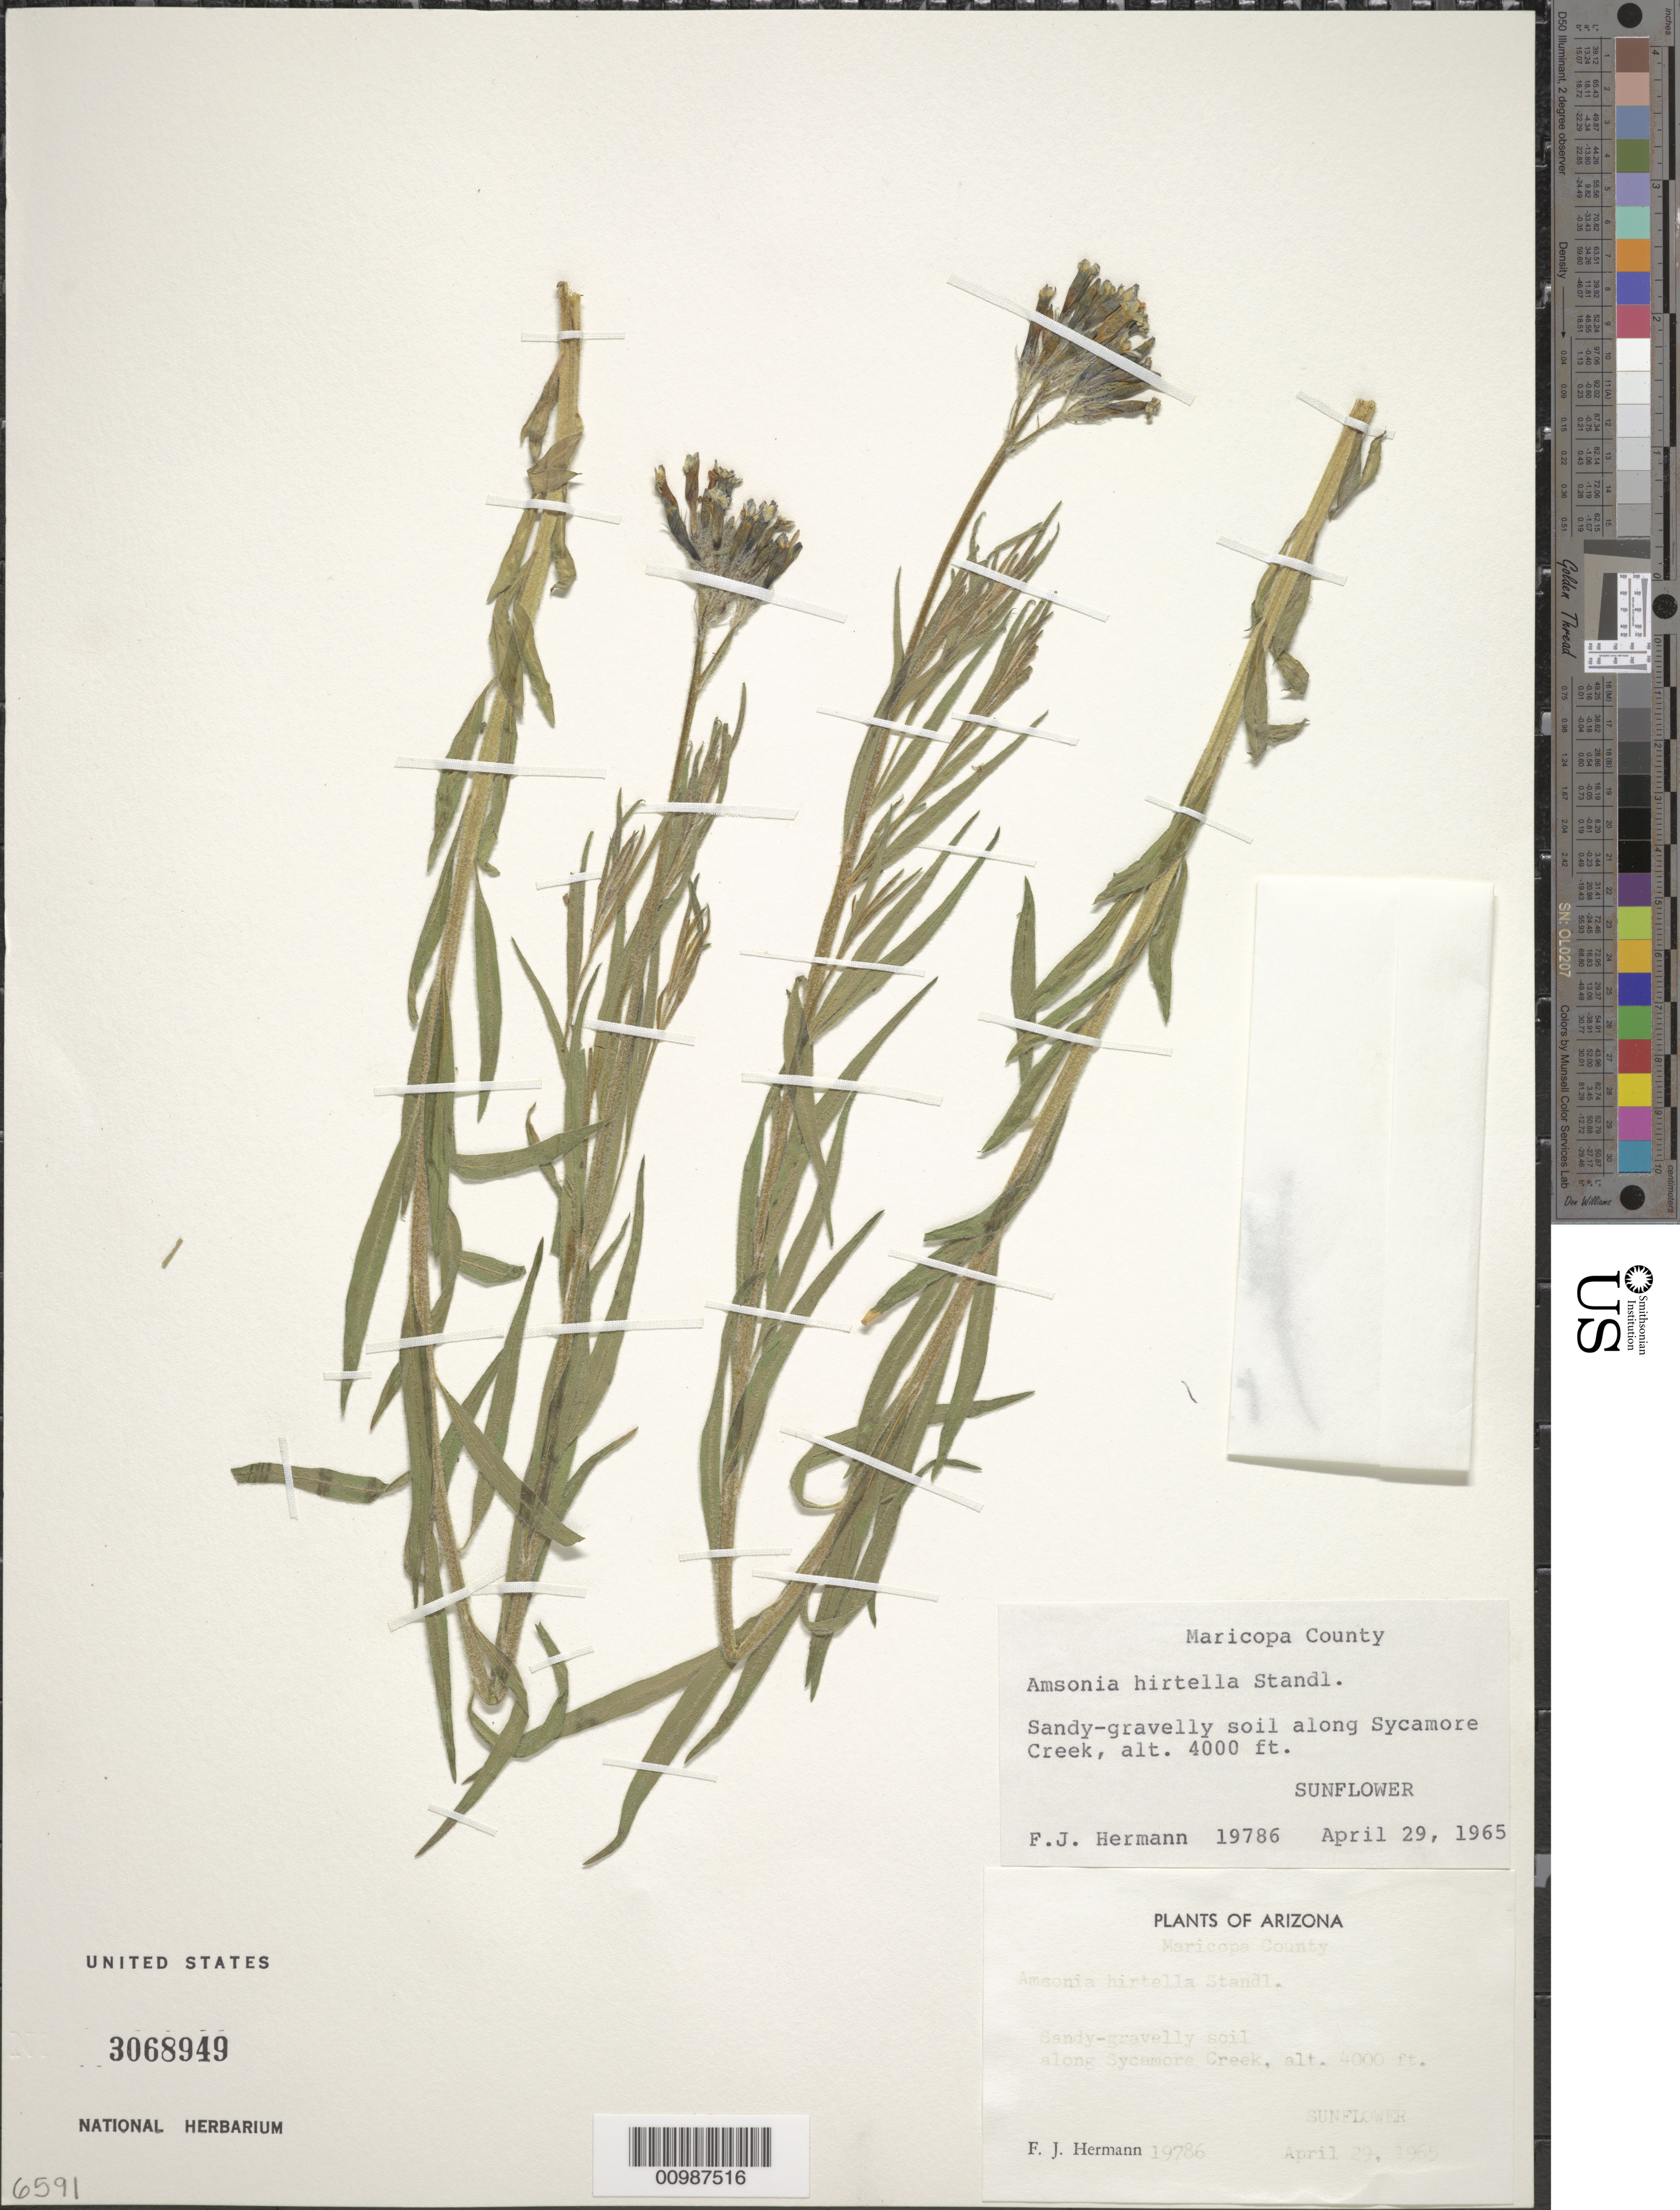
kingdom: Plantae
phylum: Tracheophyta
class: Magnoliopsida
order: Gentianales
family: Apocynaceae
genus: Amsonia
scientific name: Amsonia palmeri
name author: A. Gray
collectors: F. J. Hermann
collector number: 19786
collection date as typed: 29 Apr 1965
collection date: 1965-04-29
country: United States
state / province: Arizona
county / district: Maricopa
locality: sandy-gravelly soil along Sycamore Creek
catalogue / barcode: US 3068949